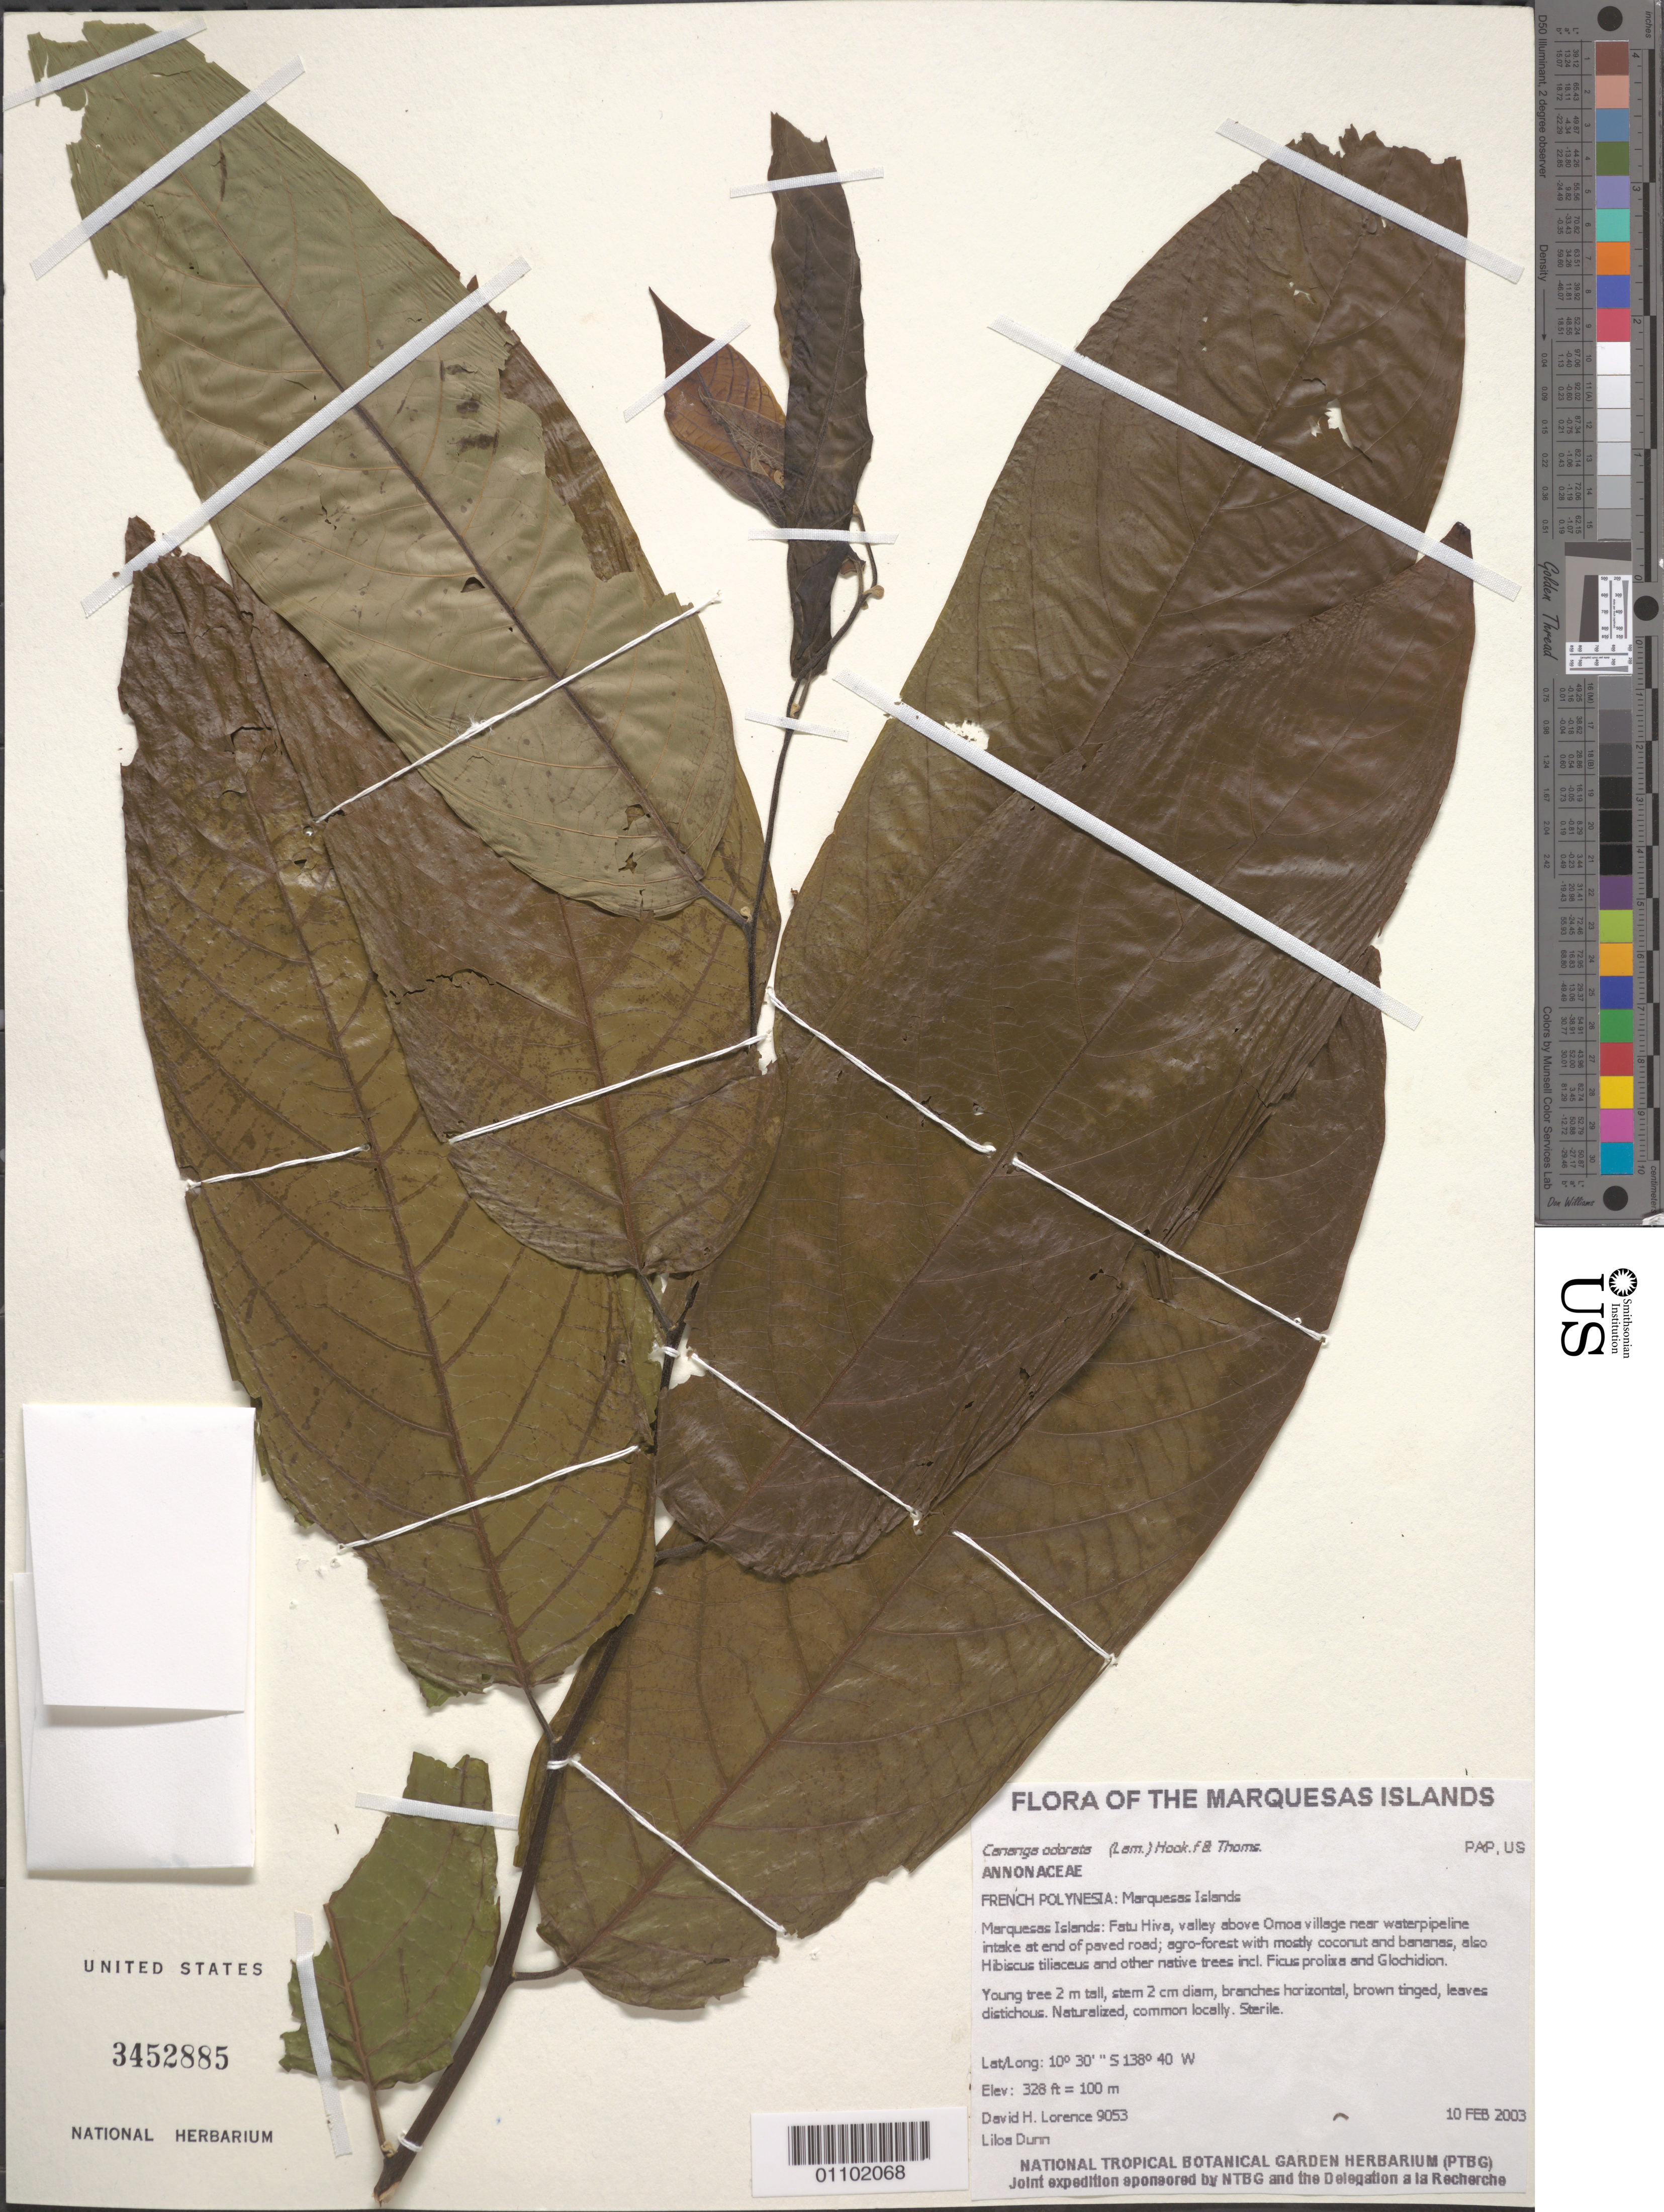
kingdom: Plantae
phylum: Tracheophyta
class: Magnoliopsida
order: Magnoliales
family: Annonaceae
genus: Cananga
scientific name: Cananga odorata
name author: (Lam.) Hook. f. & Thomson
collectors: D. Lorence & L. Dunn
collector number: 9053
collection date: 2003-02-10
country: French Polynesia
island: Fatu Hiva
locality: Valley above Omoa village near waterpipeline intake at end of paved road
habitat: Agroforest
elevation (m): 100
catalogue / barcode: US 3452885